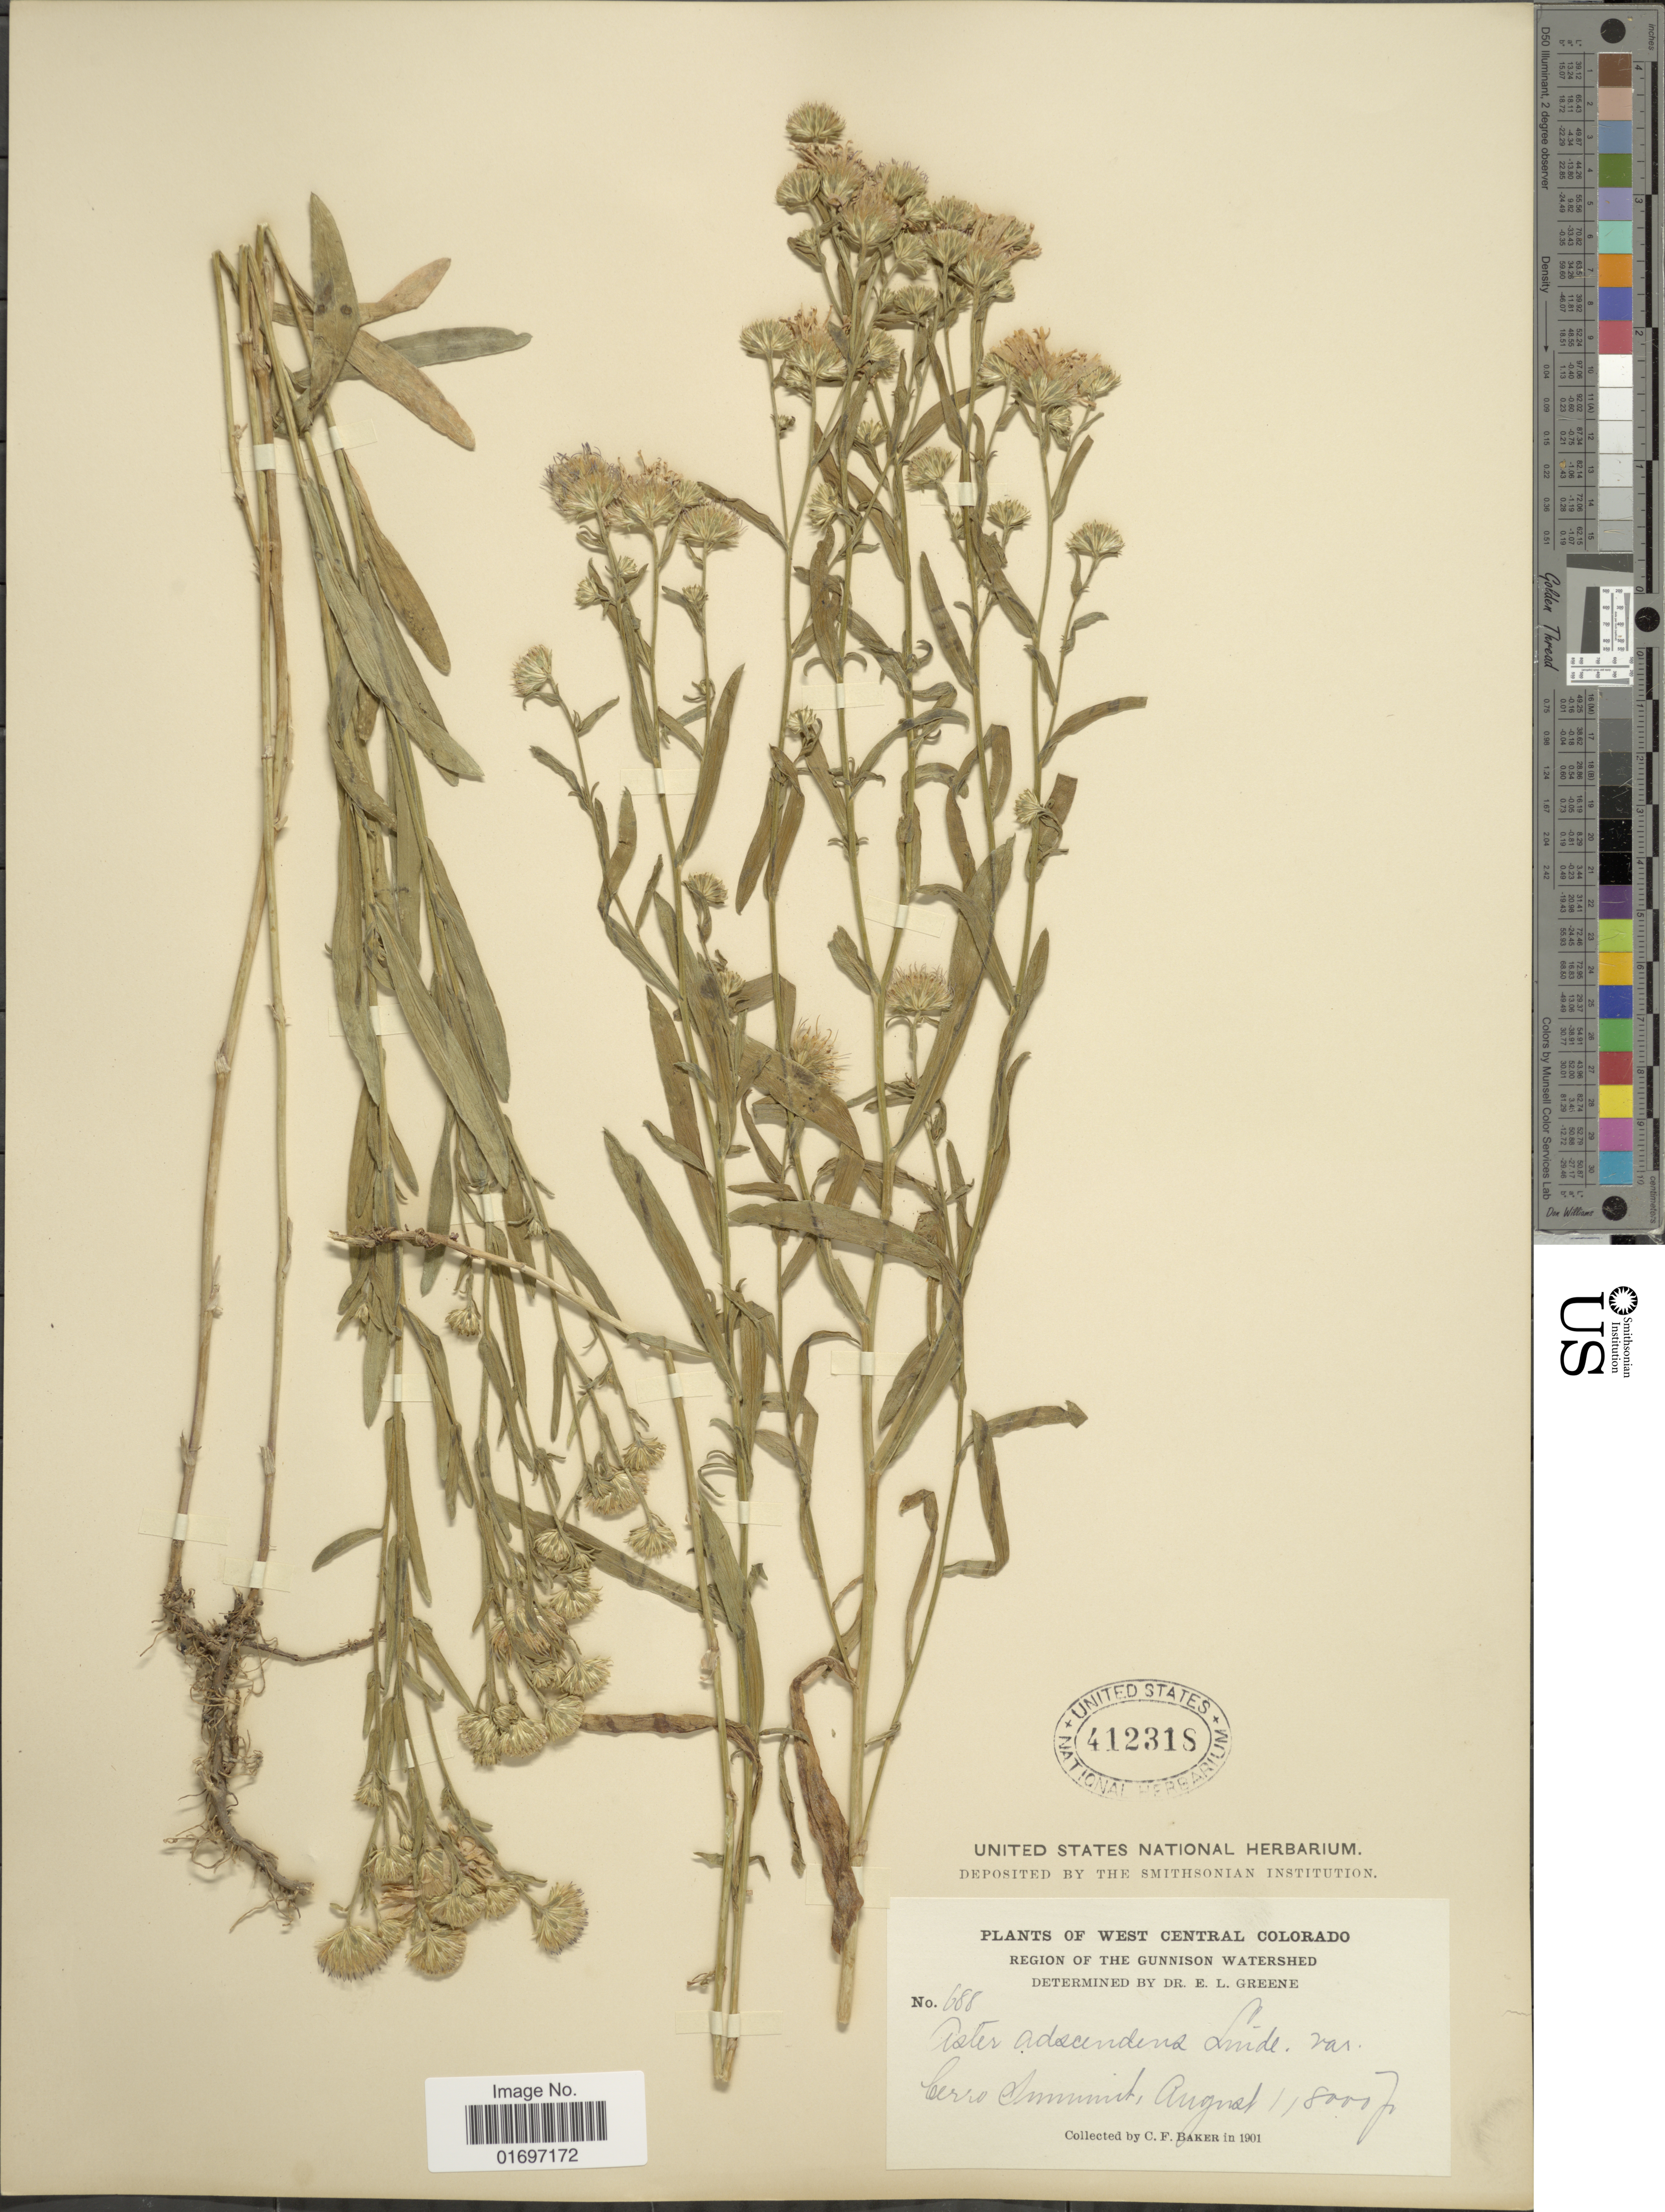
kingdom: Plantae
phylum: Tracheophyta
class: Magnoliopsida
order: Asterales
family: Asteraceae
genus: Symphyotrichum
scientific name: Symphyotrichum ascendens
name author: (Lindl.) G.L. Nesom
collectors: C. F. Baker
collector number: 688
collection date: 1901-08-01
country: United States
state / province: Colorado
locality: West Central Colorado. Region of the Gunnison Watershed. Cerro Summit.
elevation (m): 2438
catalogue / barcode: US 412318